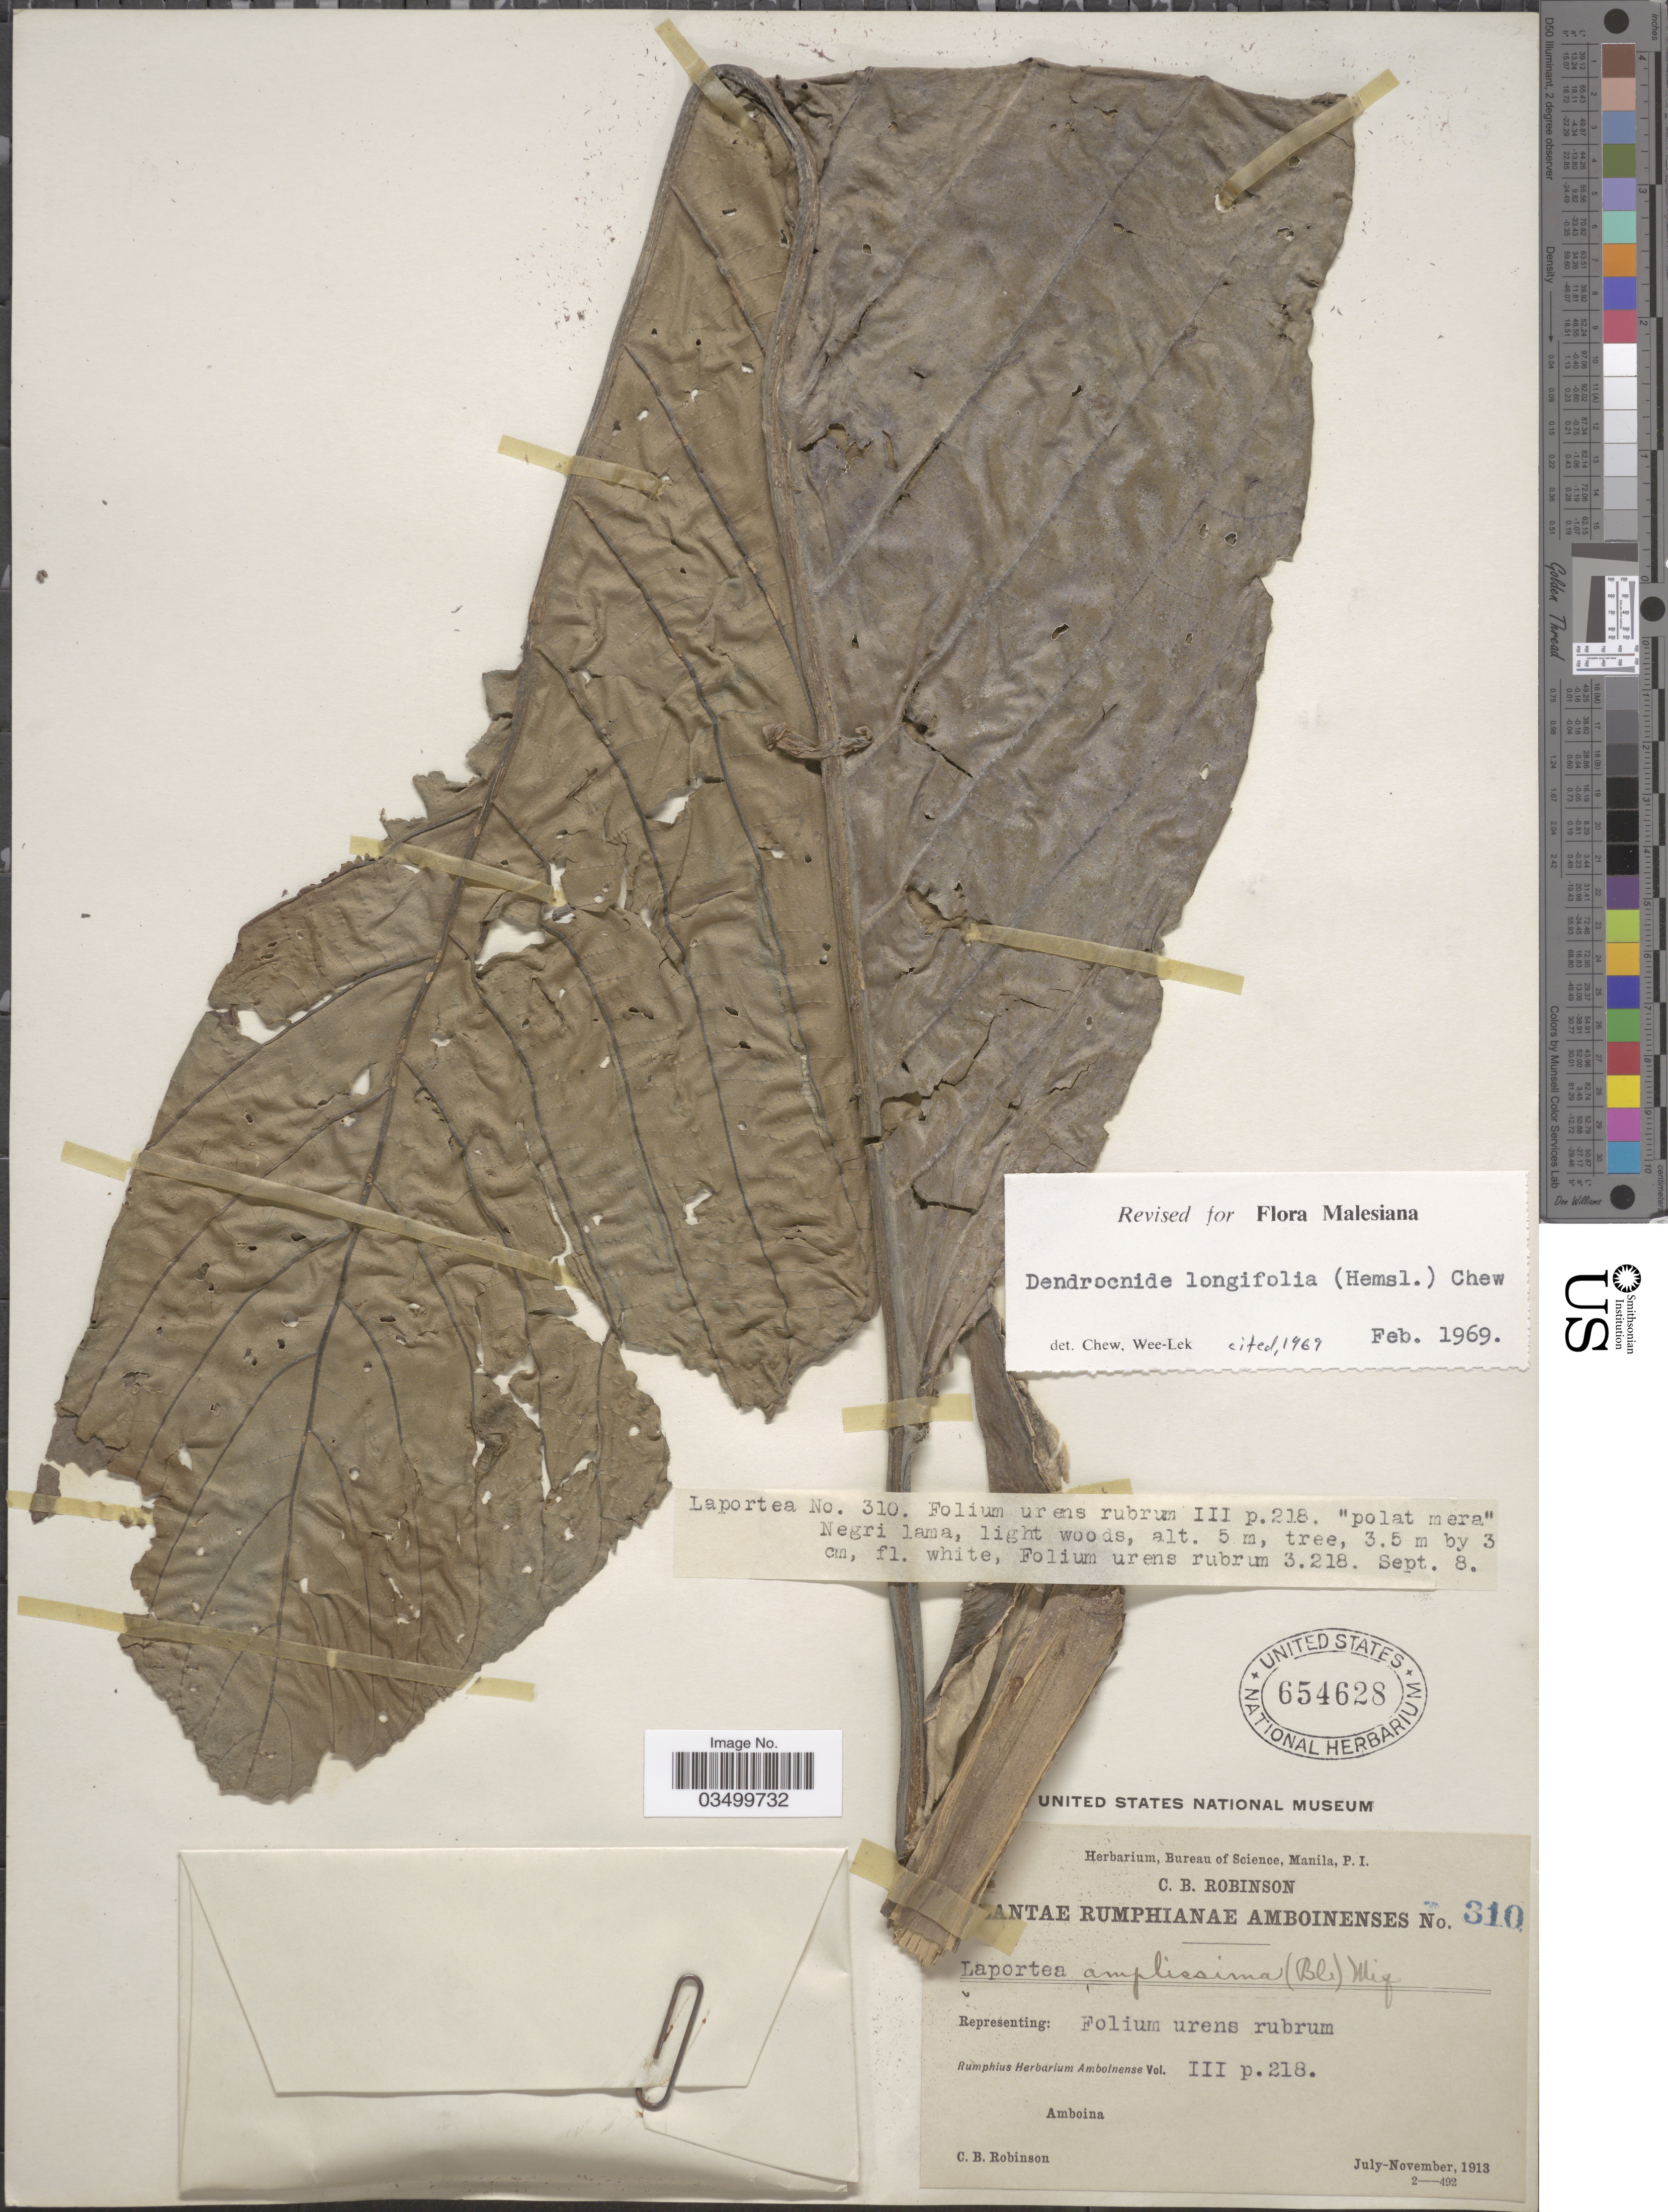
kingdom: Plantae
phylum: Tracheophyta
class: Magnoliopsida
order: Rosales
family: Urticaceae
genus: Dendrocnide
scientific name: Dendrocnide longifolia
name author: (Hemsl.) Chew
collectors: C. Robinson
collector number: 310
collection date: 1913-07/1913-11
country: Indonesia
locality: Rumphianae Amboinenses. [unsure placement] Amboina.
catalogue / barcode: US 654628